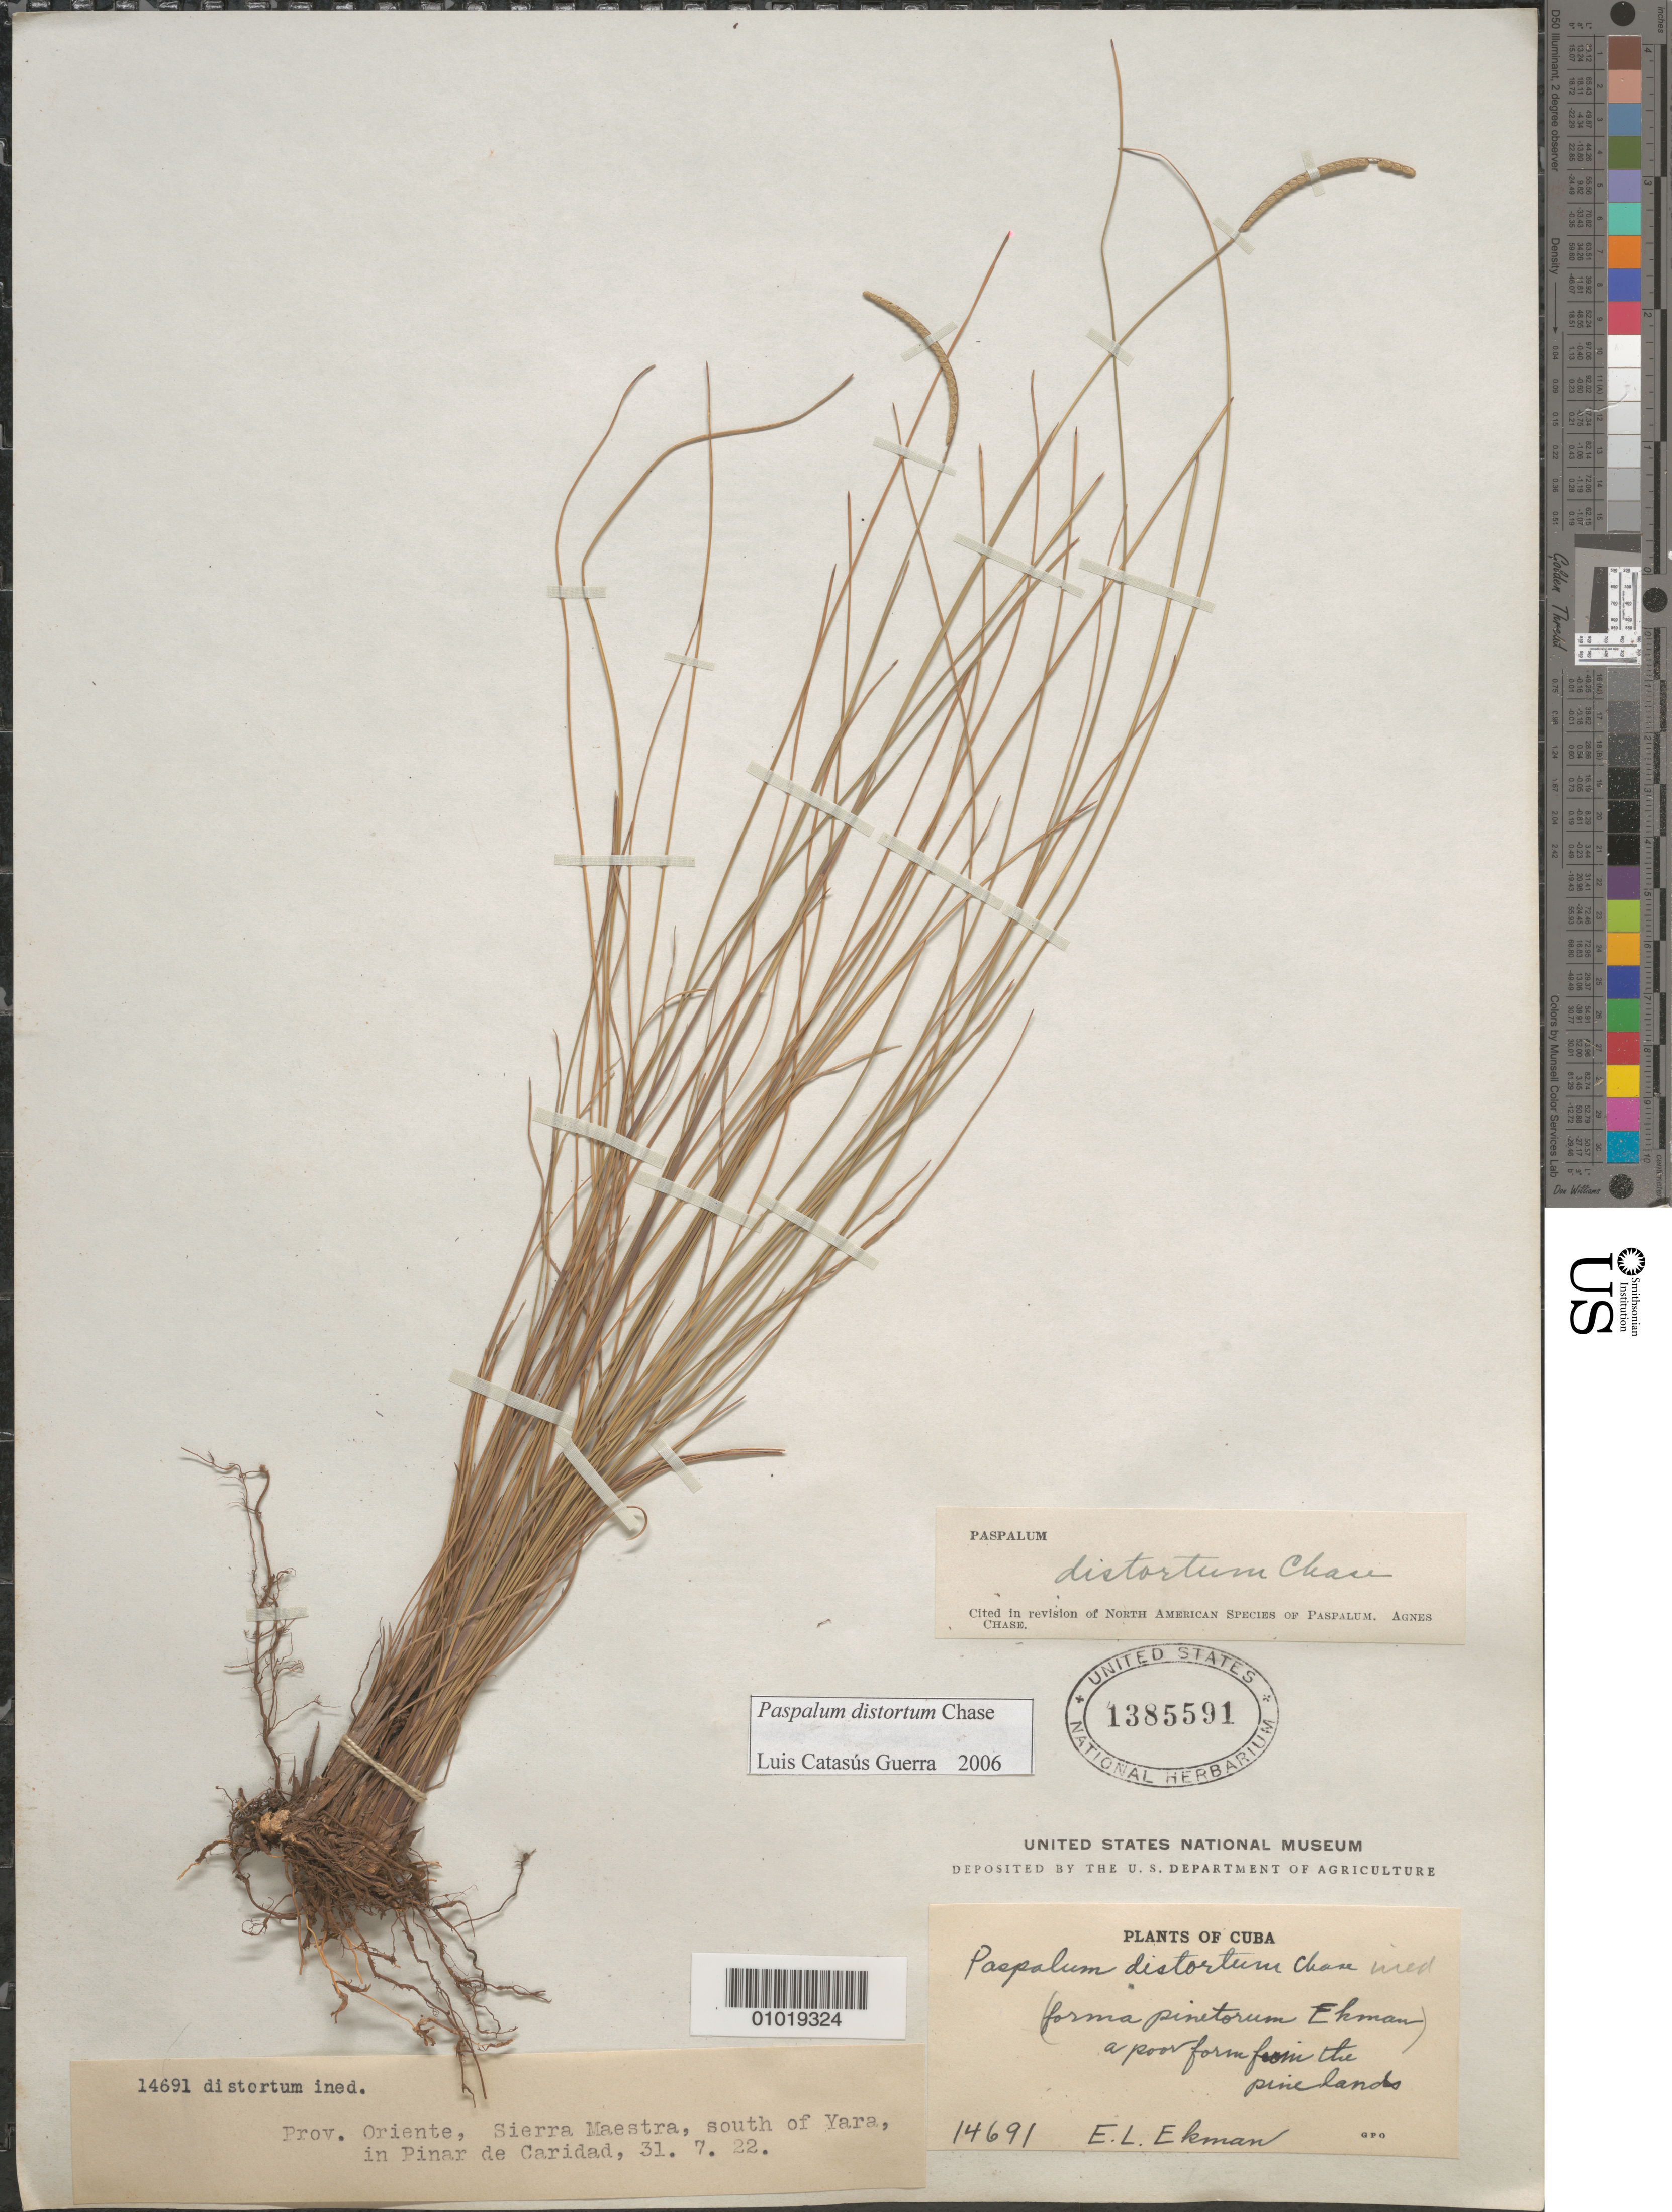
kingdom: Plantae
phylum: Tracheophyta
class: Liliopsida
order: Poales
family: Poaceae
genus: Paspalum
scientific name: Paspalum distortum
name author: Chase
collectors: E. L. Ekman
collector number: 14691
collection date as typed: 31 Jul 1922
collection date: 1922-07-31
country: Cuba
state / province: Granma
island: Cuba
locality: Sierra Maestra, S of Yara in Pinar de Caridad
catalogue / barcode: US 1385591